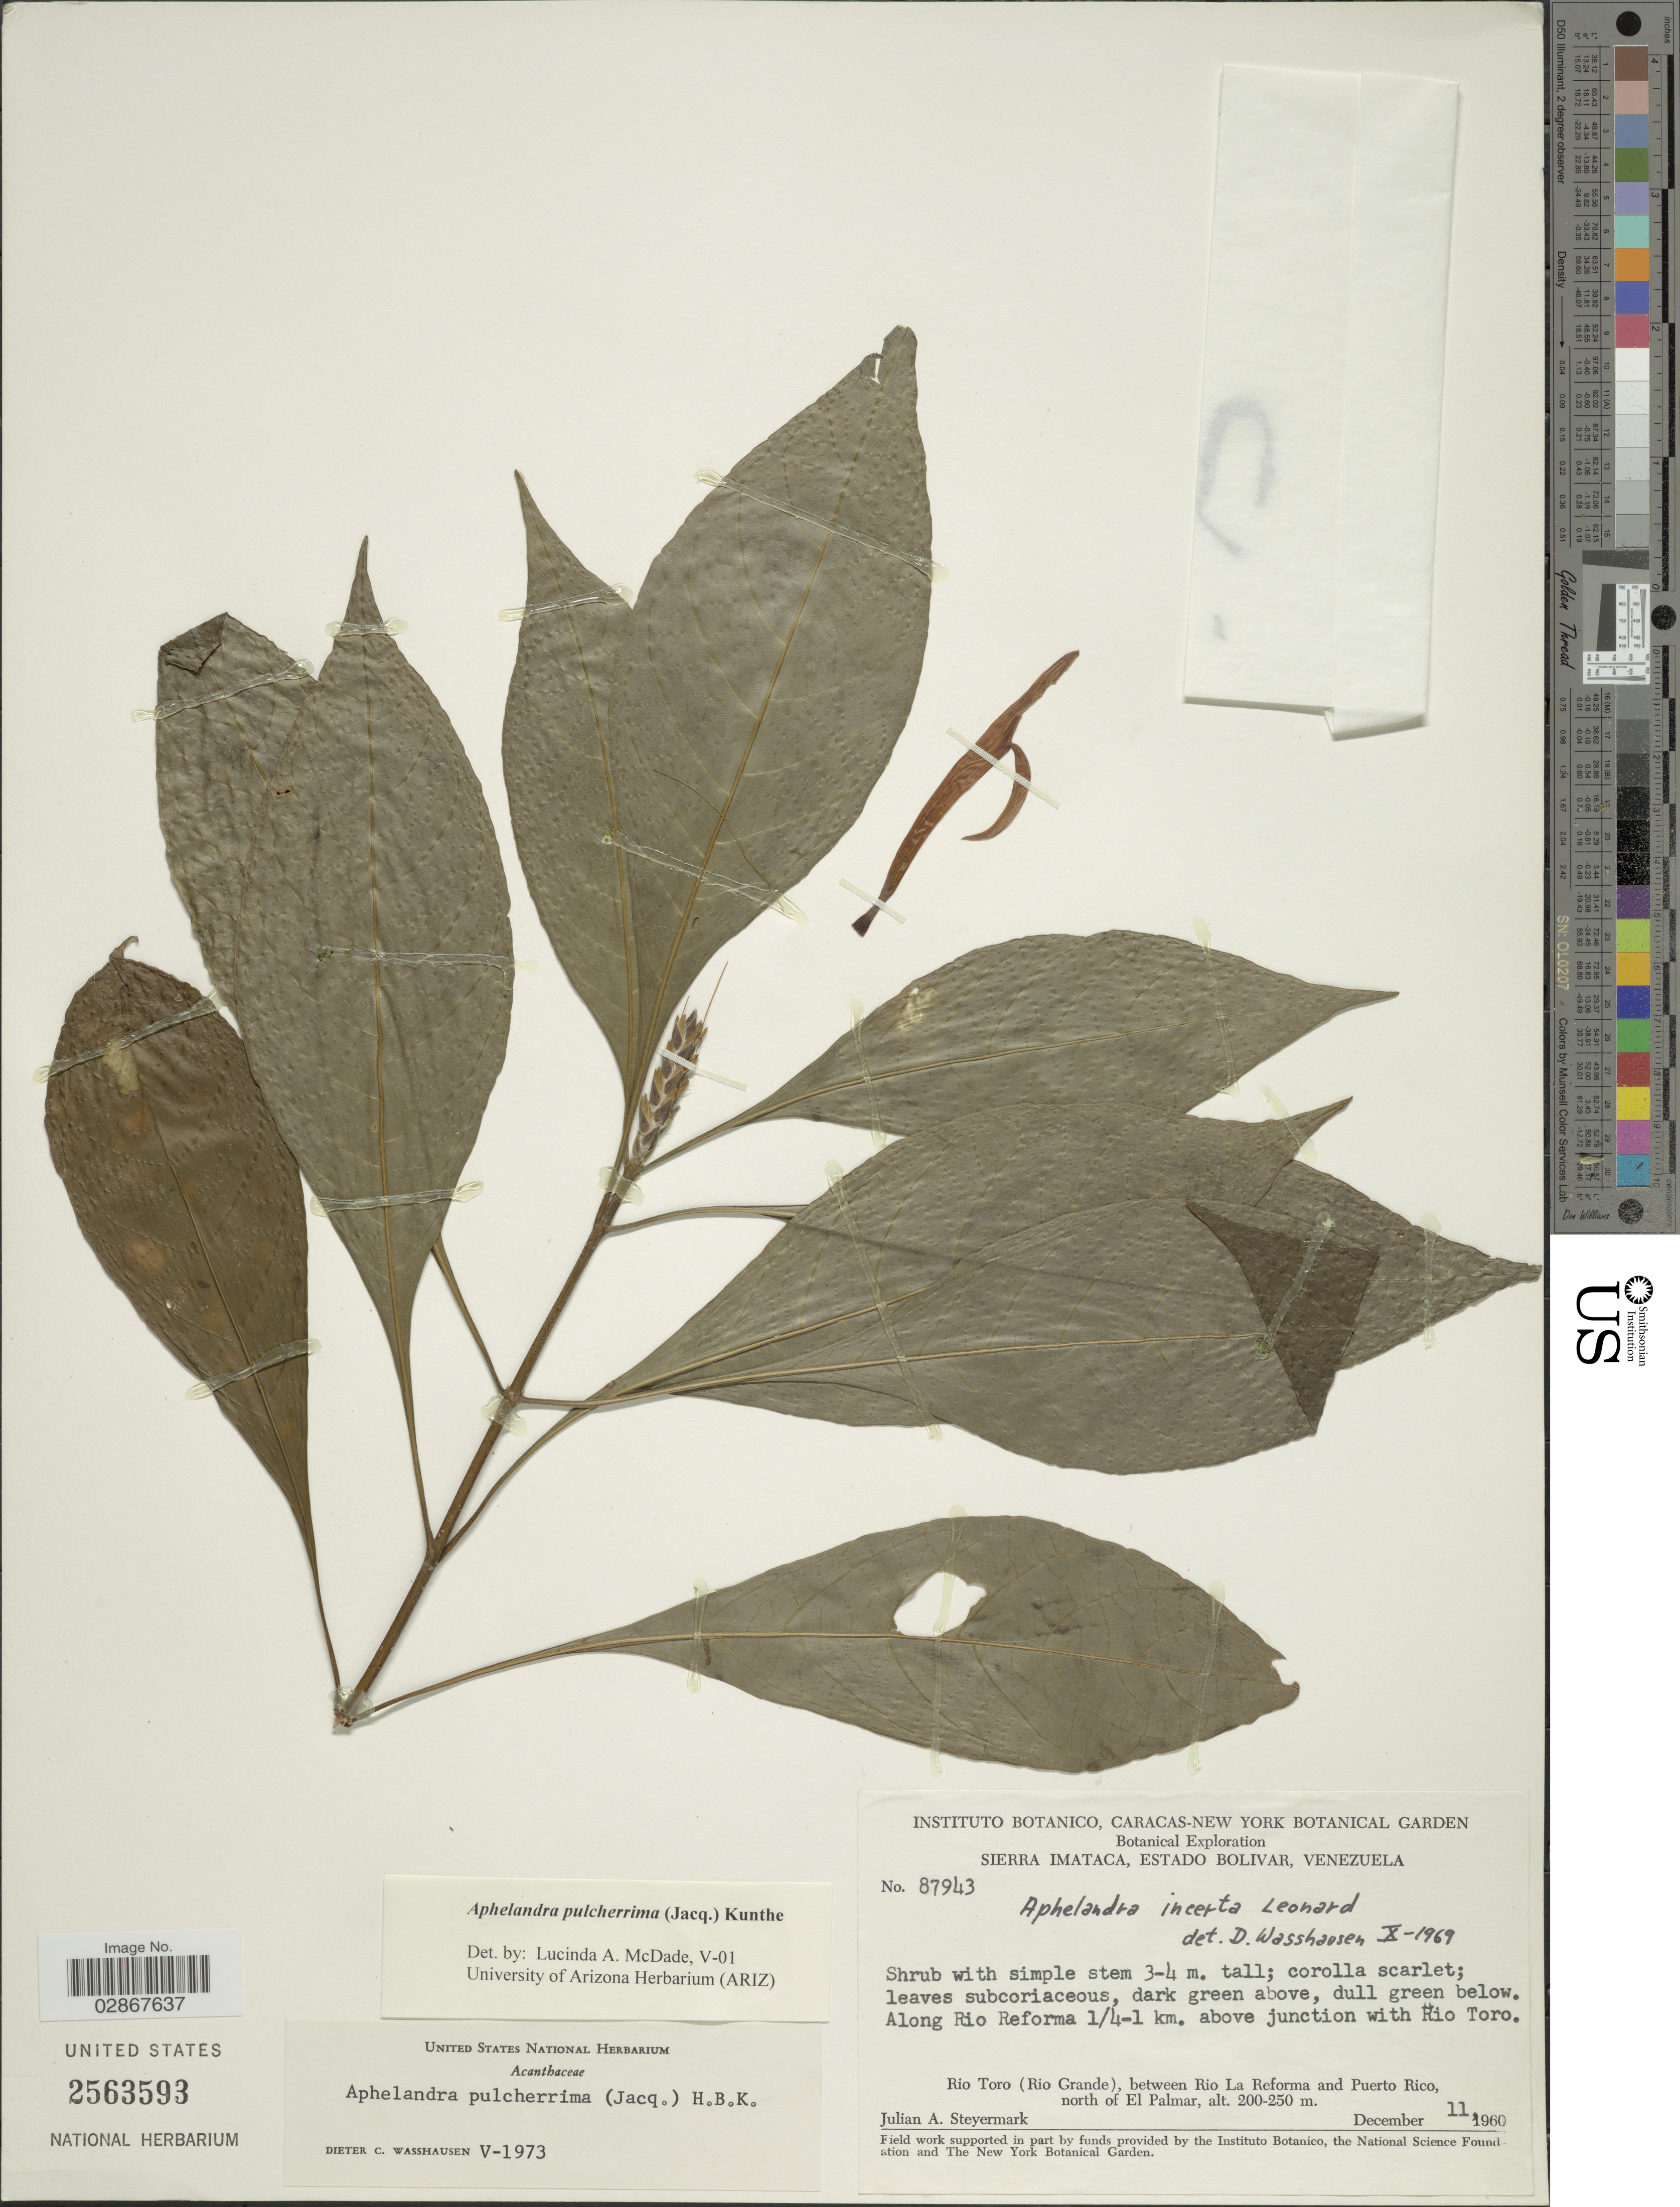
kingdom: Plantae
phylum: Tracheophyta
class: Magnoliopsida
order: Lamiales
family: Acanthaceae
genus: Aphelandra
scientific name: Aphelandra pulcherrima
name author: (Jacq.) Kunth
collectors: J. Steyermark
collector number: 87943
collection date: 1960-12-11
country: Venezuela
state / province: Bolivar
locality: Sierra Imataca. Along Rio Reforma 1/4-1 km. above junction with Rio Toro. Rio Toro (Rio Grande), between Rio La Reforma and Puerto Rico, north of El Palmar.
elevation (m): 200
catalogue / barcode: US 2563593